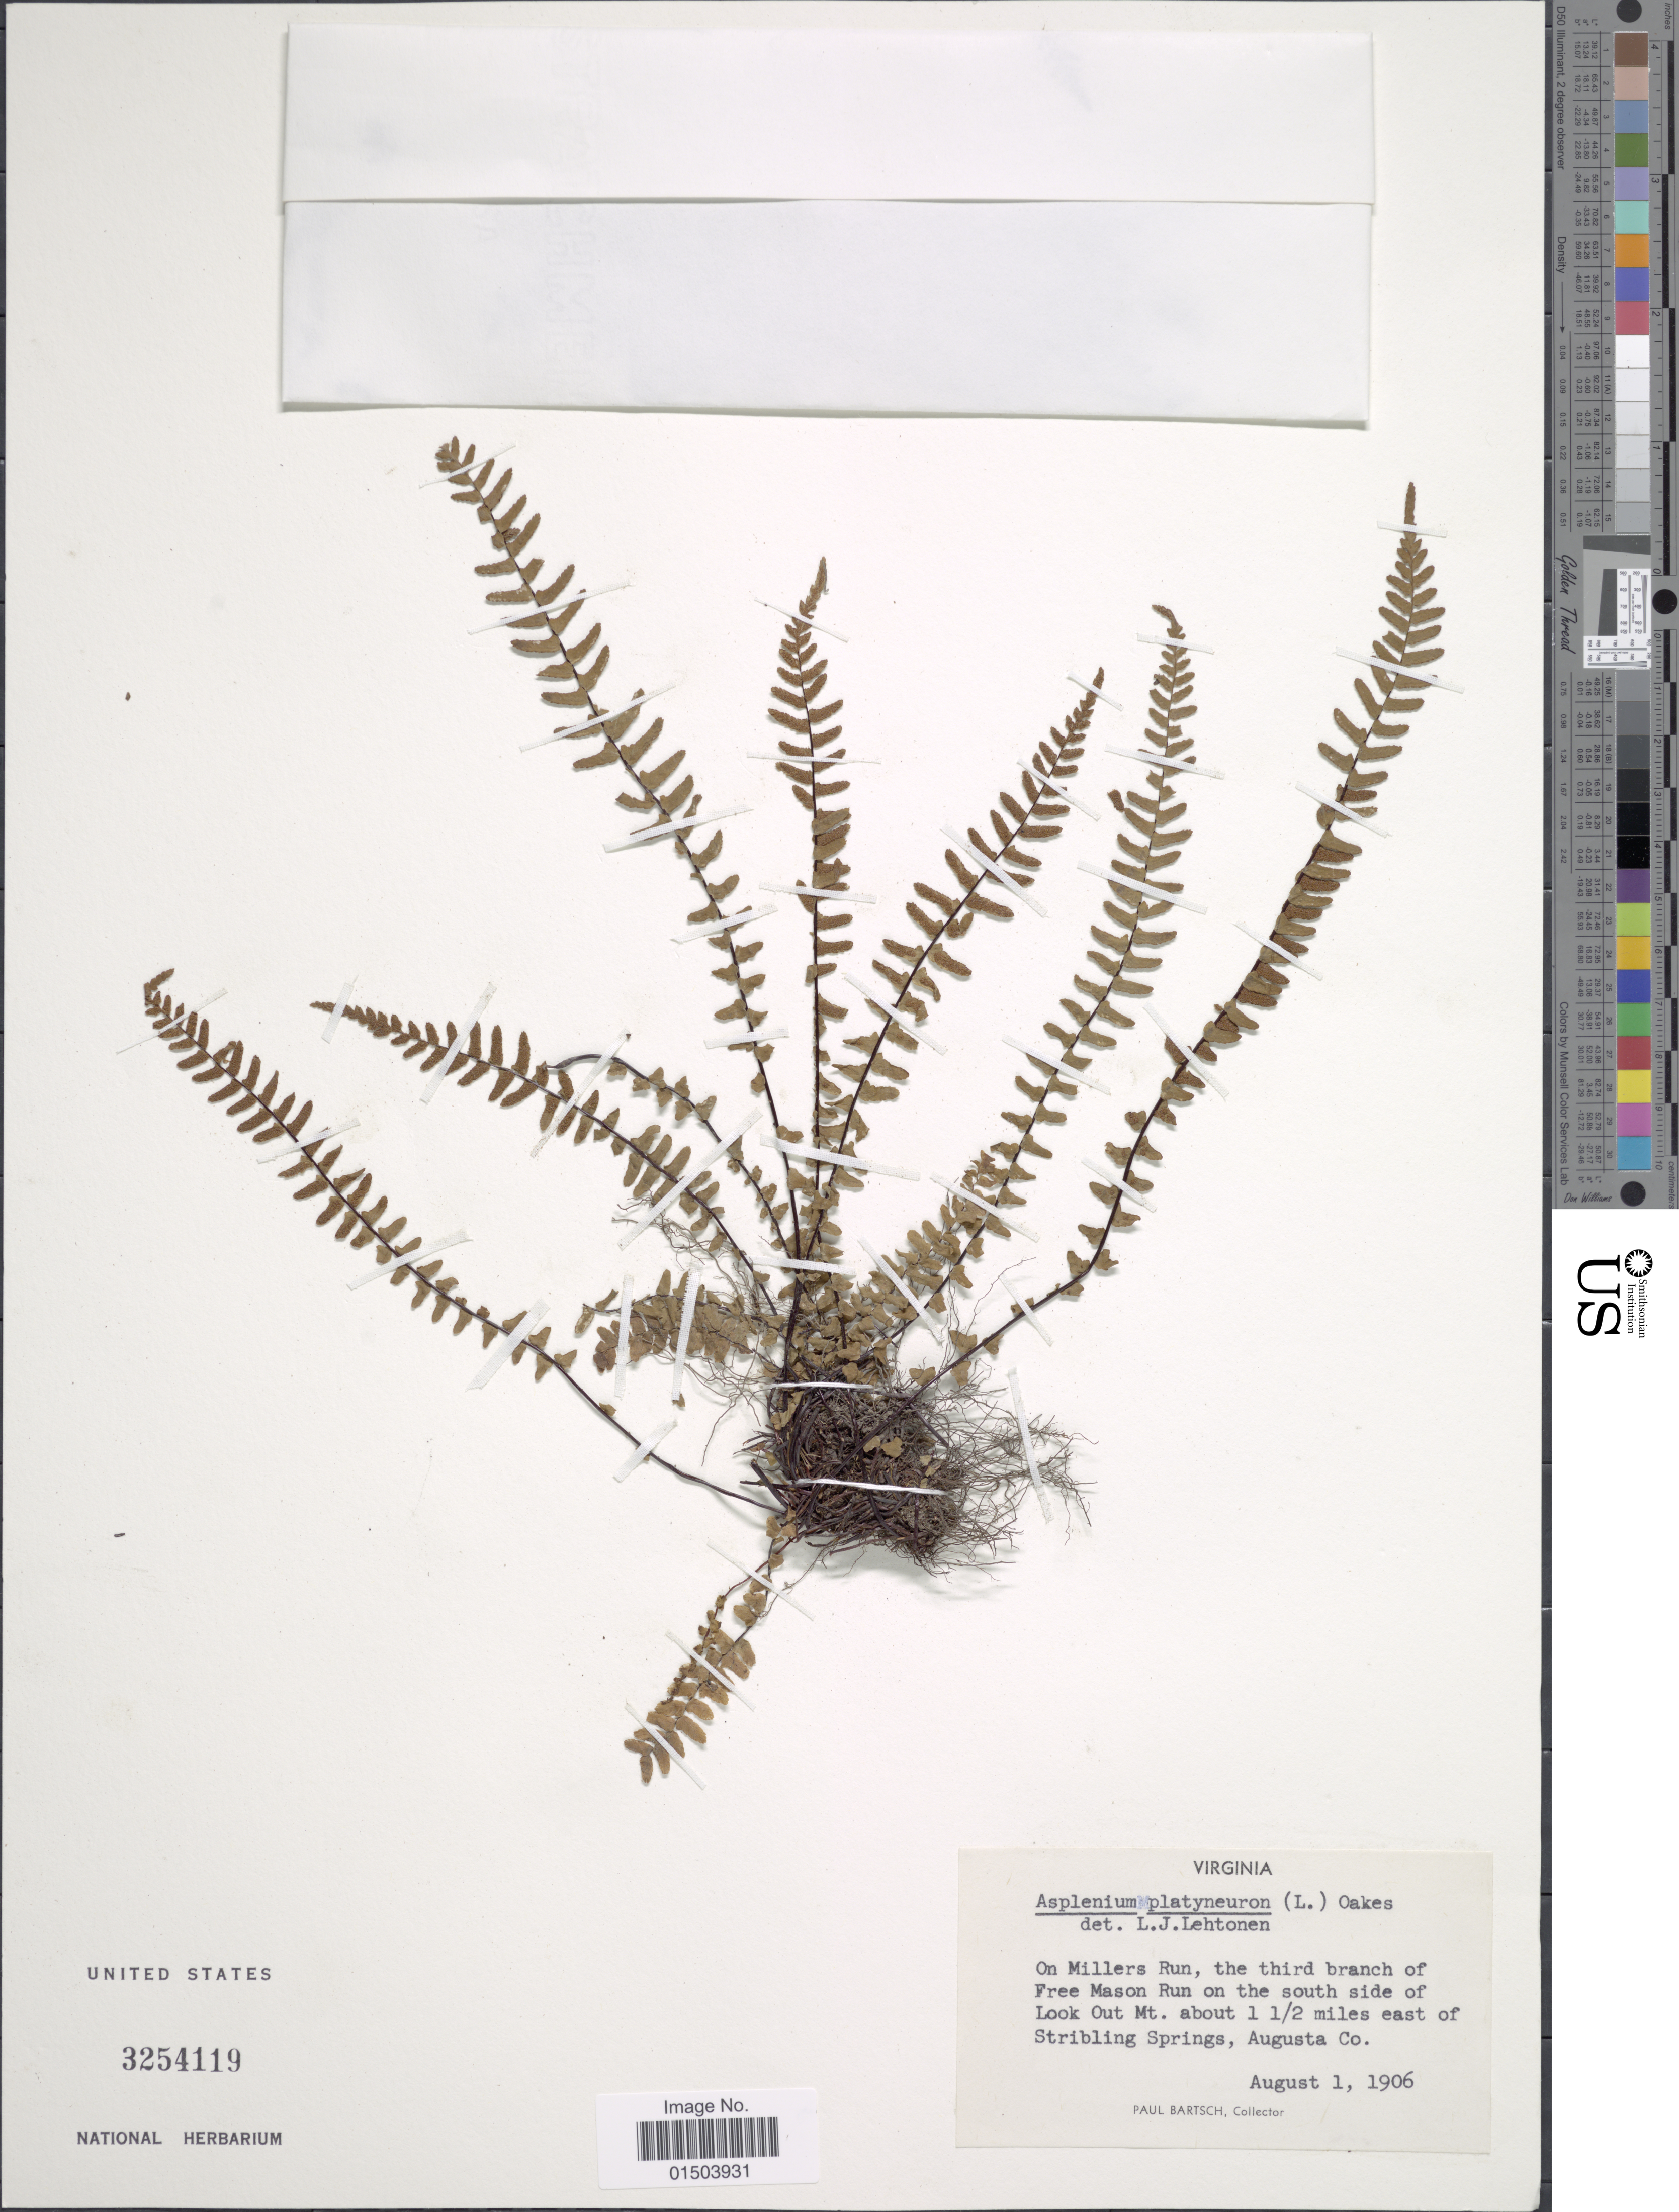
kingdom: Plantae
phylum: Tracheophyta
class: Polypodiopsida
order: Polypodiales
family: Aspleniaceae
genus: Asplenium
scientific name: Asplenium platyneuron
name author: (L.) Britton, Stearns & Poggenb.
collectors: P. Bartsch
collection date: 1906-08-01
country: United States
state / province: Virginia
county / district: Augusta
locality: On Millers Run, the third branch of Free Mason Run on the south side of Look Out Mt. about 1 1/2 miles east of Stribling Springs, Augusta Co.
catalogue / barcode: US 3254119